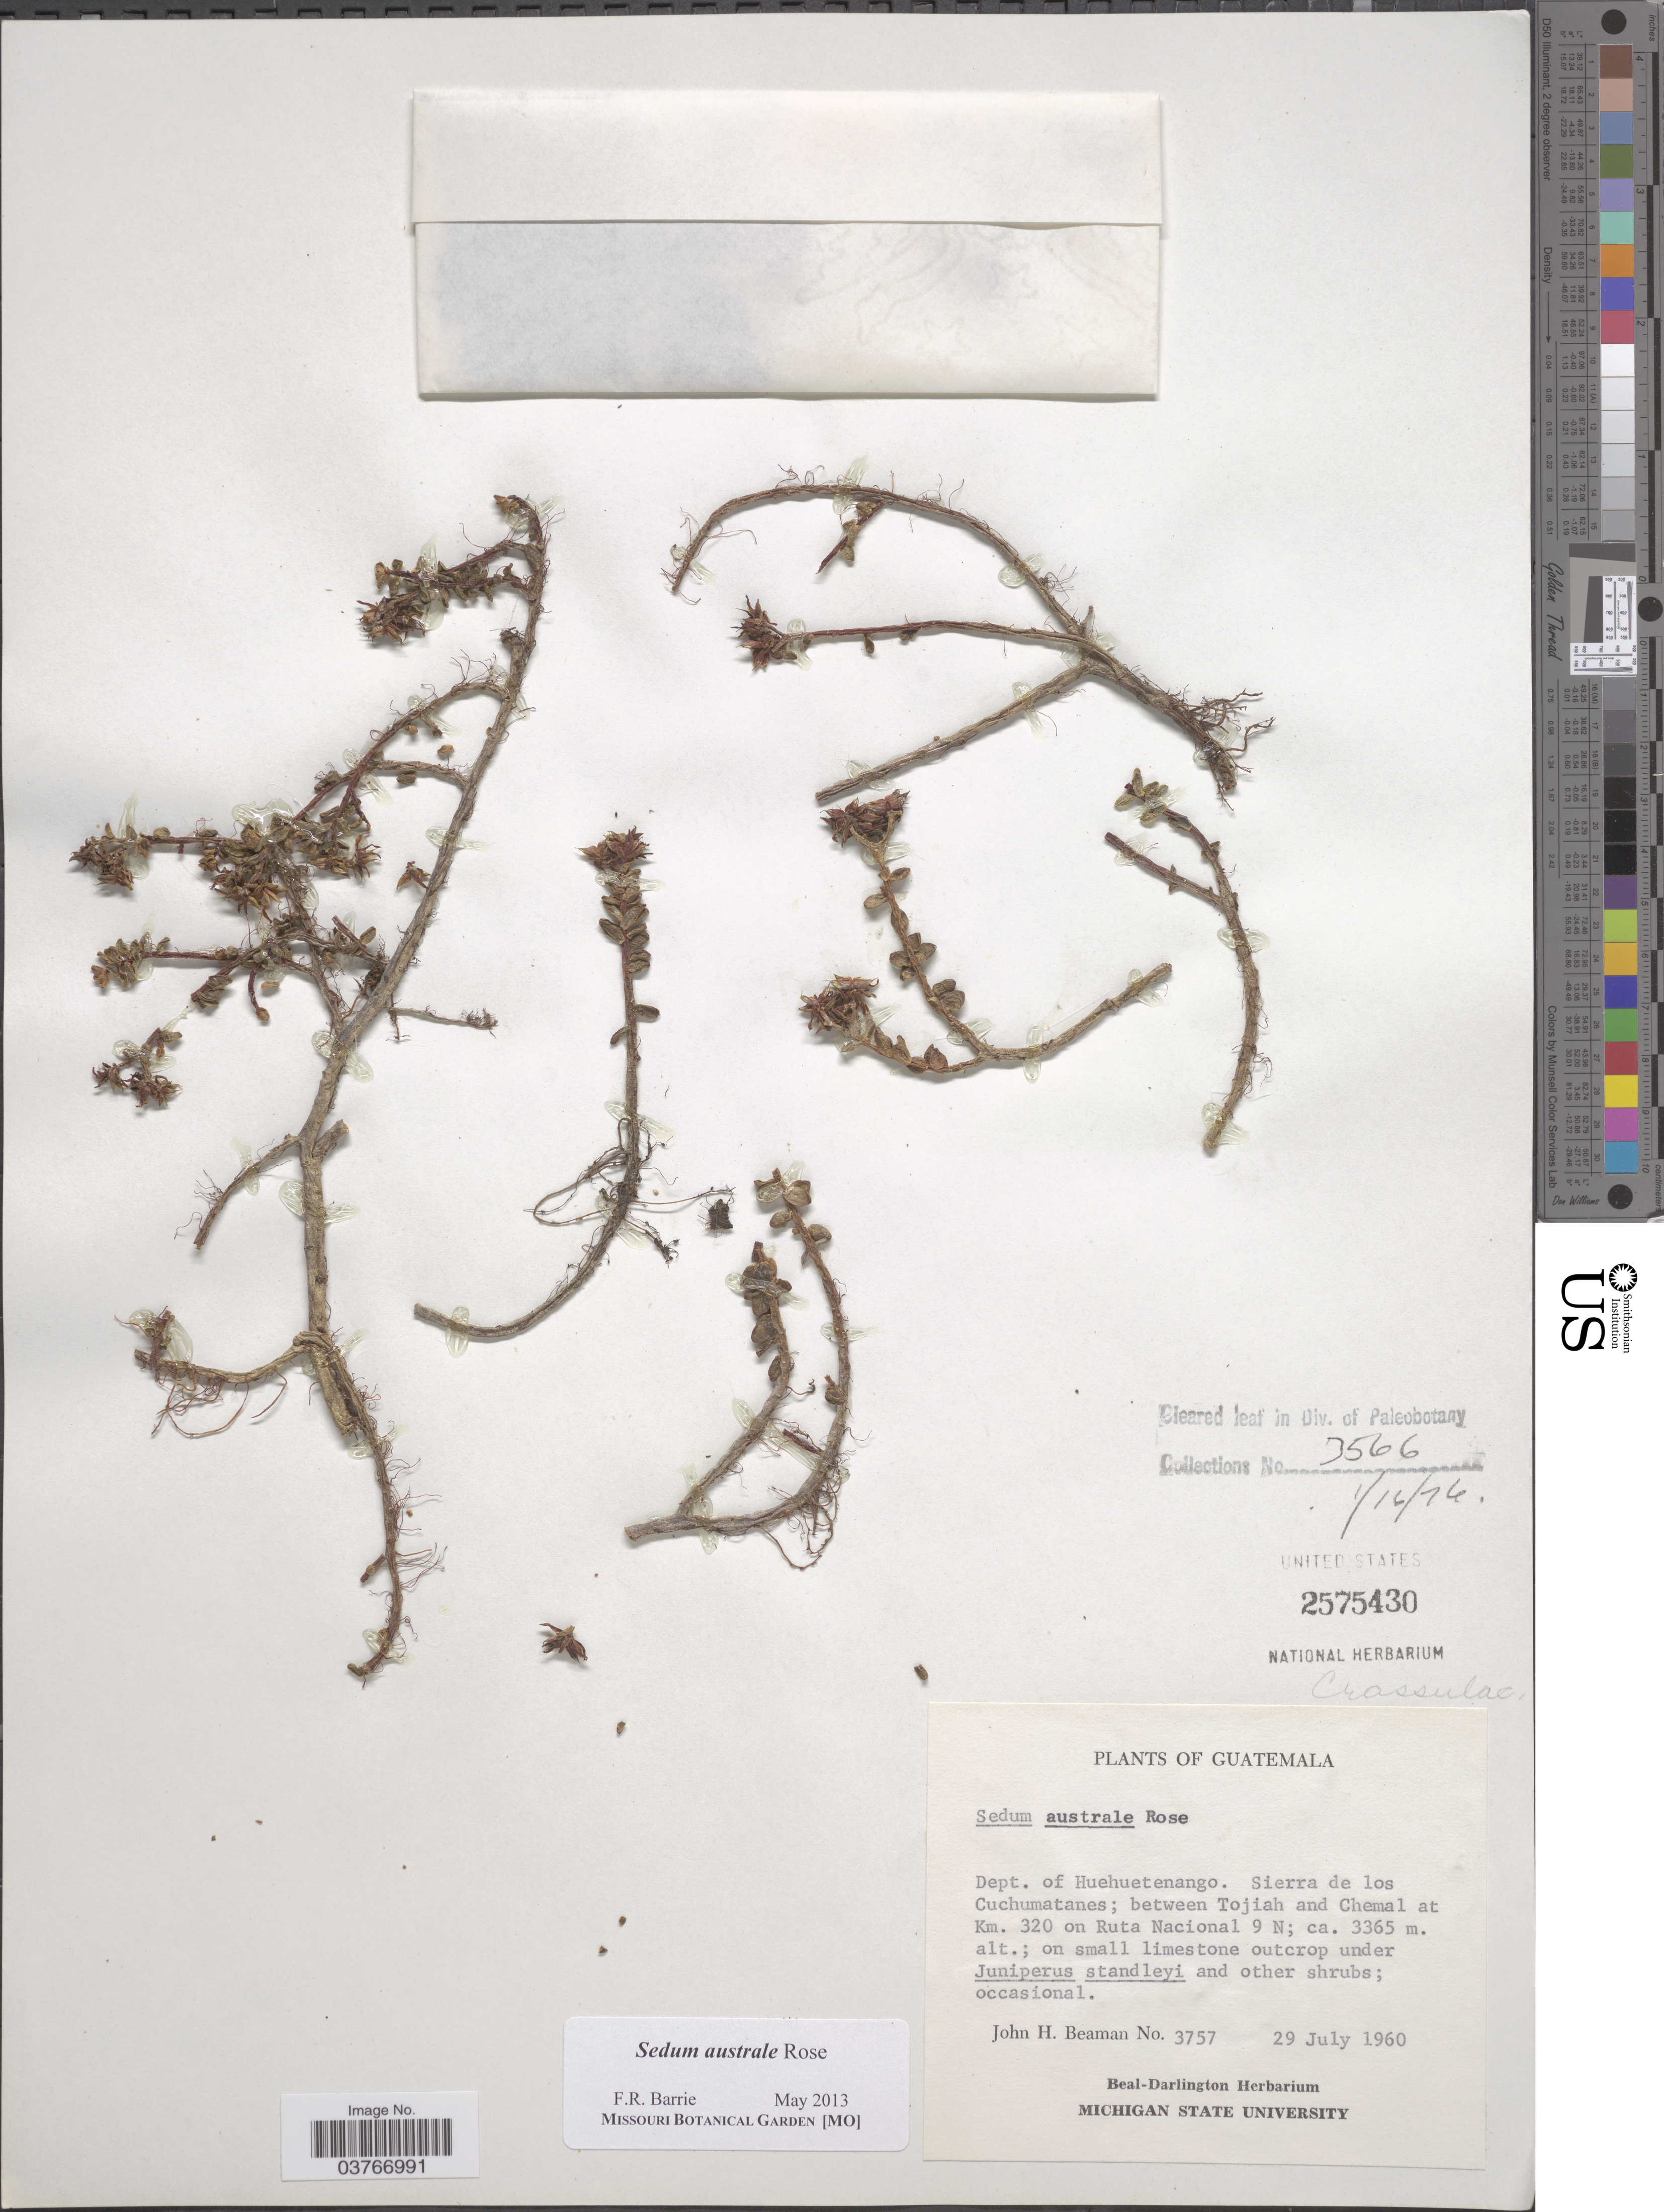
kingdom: Plantae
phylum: Tracheophyta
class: Magnoliopsida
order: Saxifragales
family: Crassulaceae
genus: Sedum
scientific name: Sedum australe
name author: Rose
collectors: J. H. Beaman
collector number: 3757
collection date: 1960-07-29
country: Guatemala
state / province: Huehuetenango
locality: Dept. of Huehuetenango. Sierra de los Cuchumatanes; between Tojiah and Chemal at Km. 320 on Ruta Nacional 9N.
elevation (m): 3365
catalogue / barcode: US 2575430